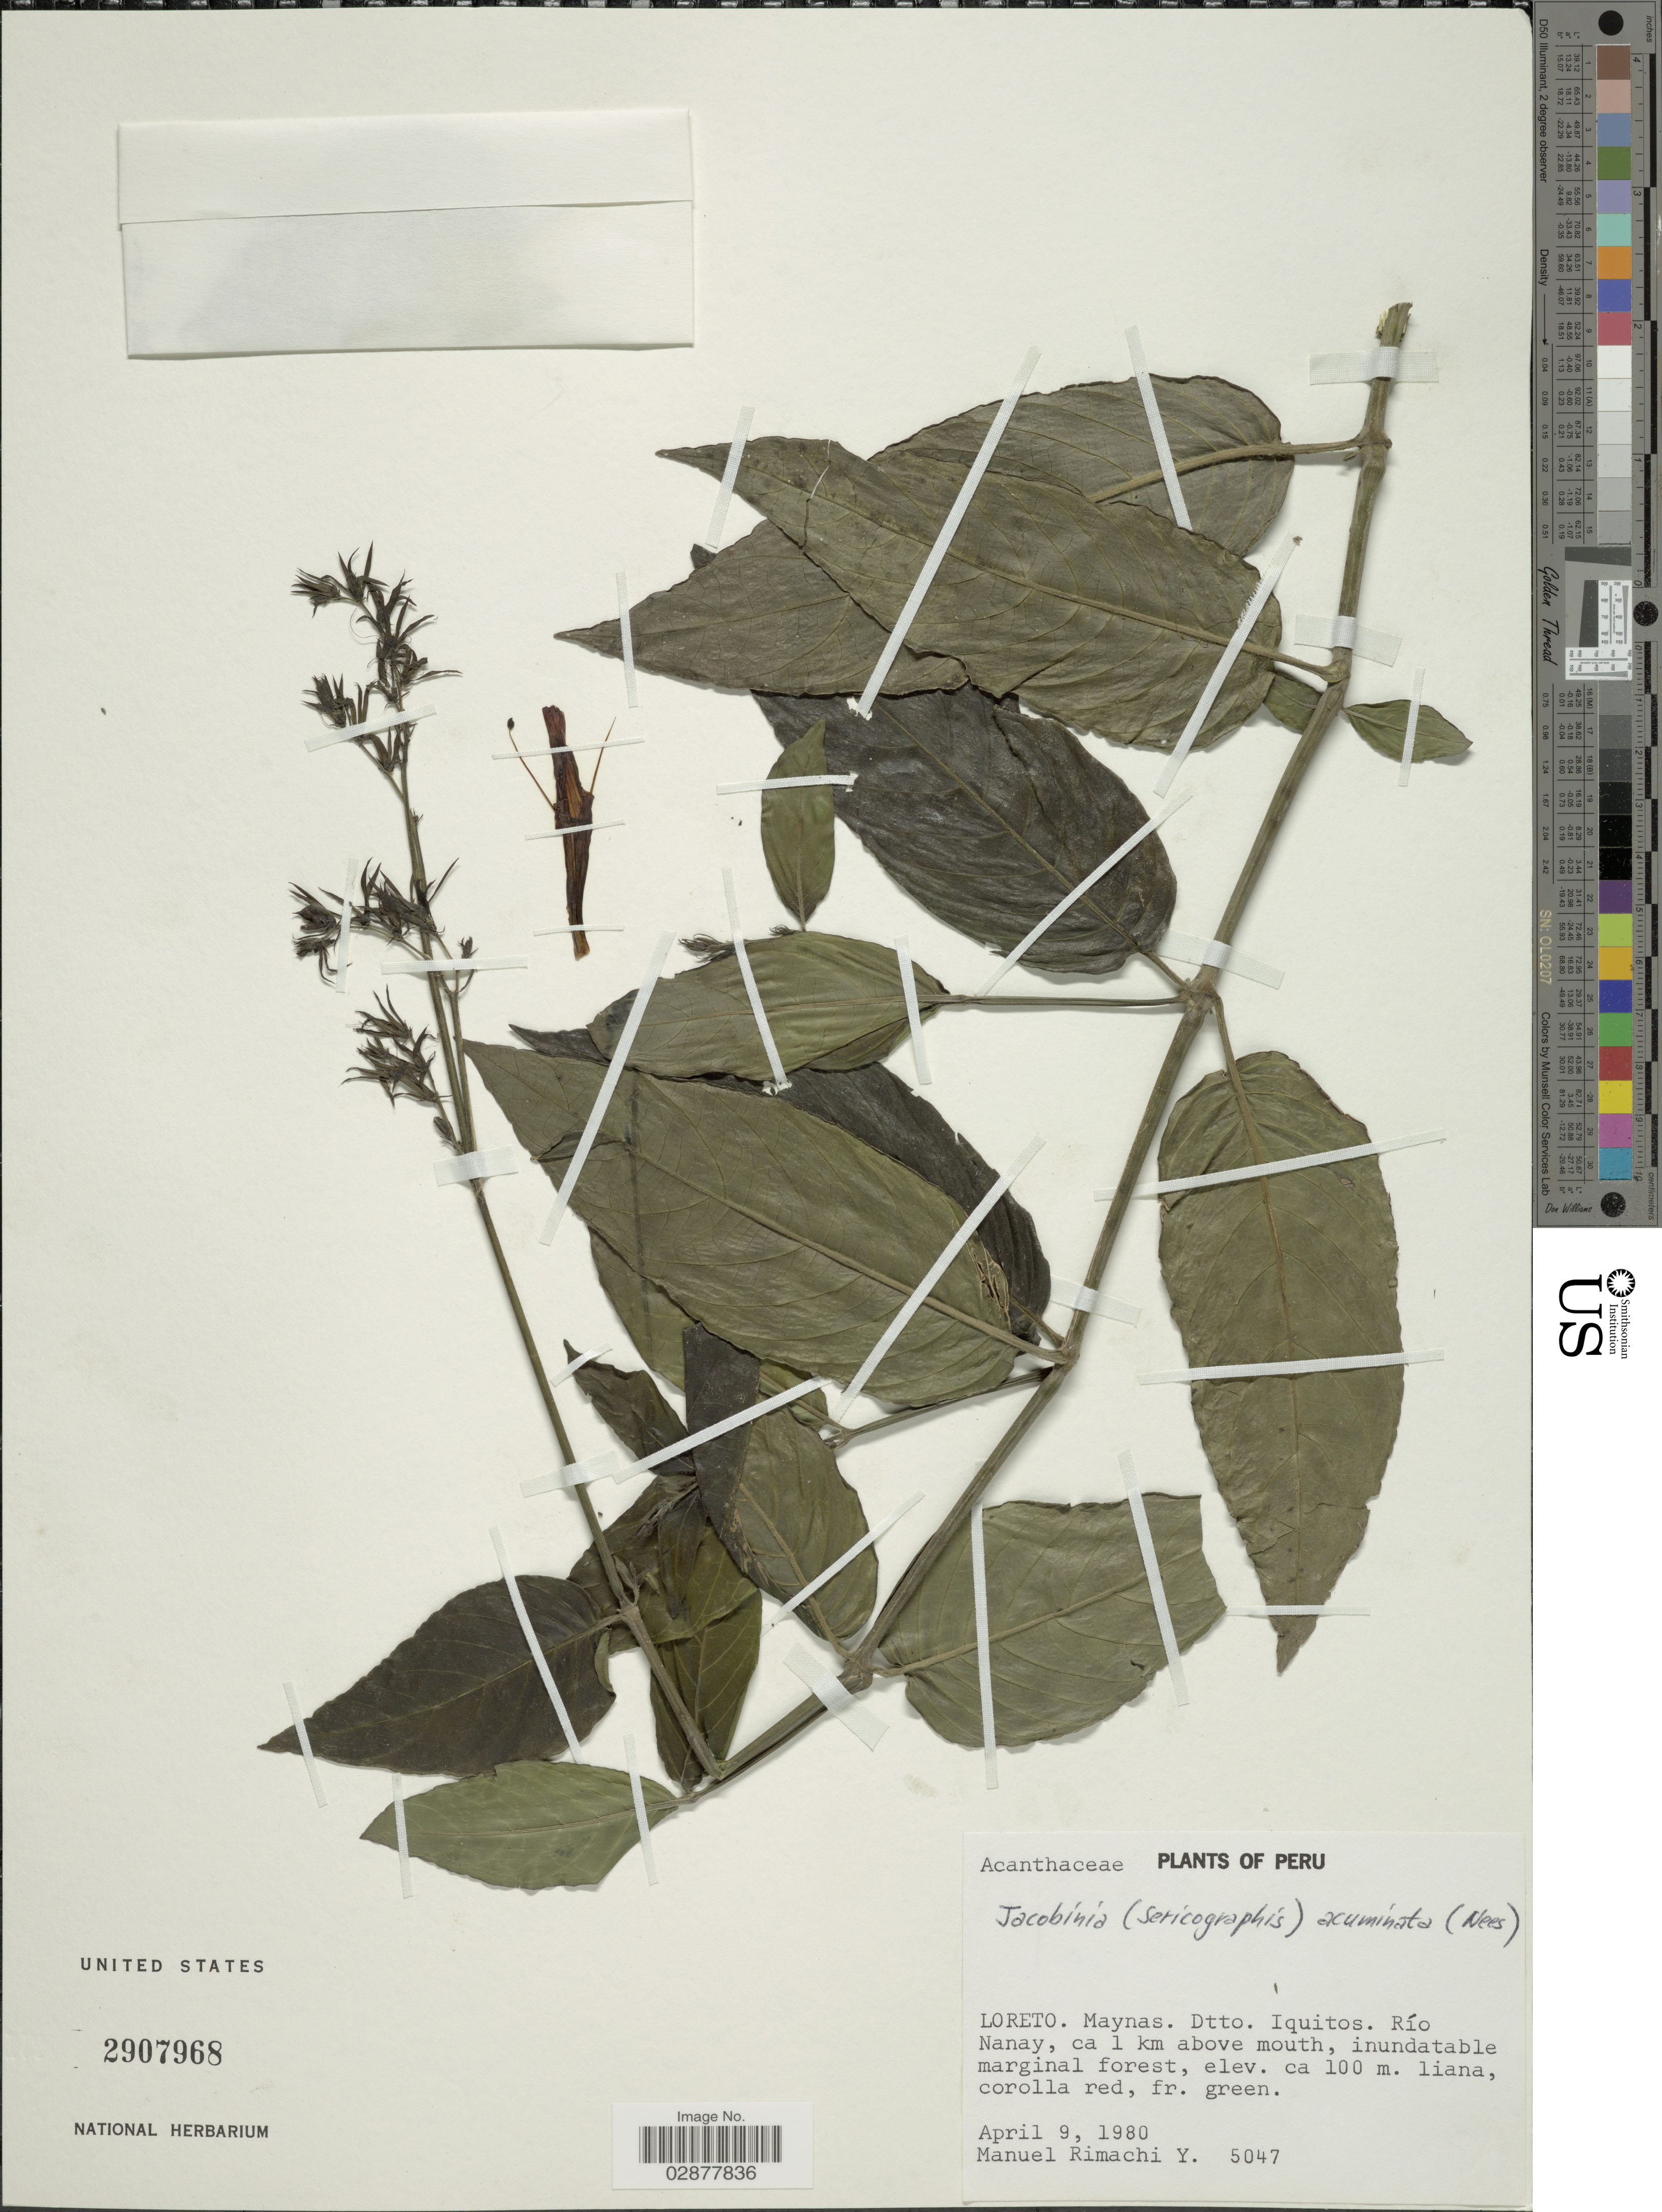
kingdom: Plantae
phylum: Tracheophyta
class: Magnoliopsida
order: Lamiales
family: Acanthaceae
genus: Justicia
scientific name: Justicia calycina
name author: (Nees) V.A.W. Graham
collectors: M. Rimachi Y.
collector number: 5047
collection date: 1980-04-09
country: Peru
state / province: Loreto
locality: Maynas. Dtto. Iquitos. Río Nanay, ca 1 km above mouth.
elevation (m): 100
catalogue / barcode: US 2907968